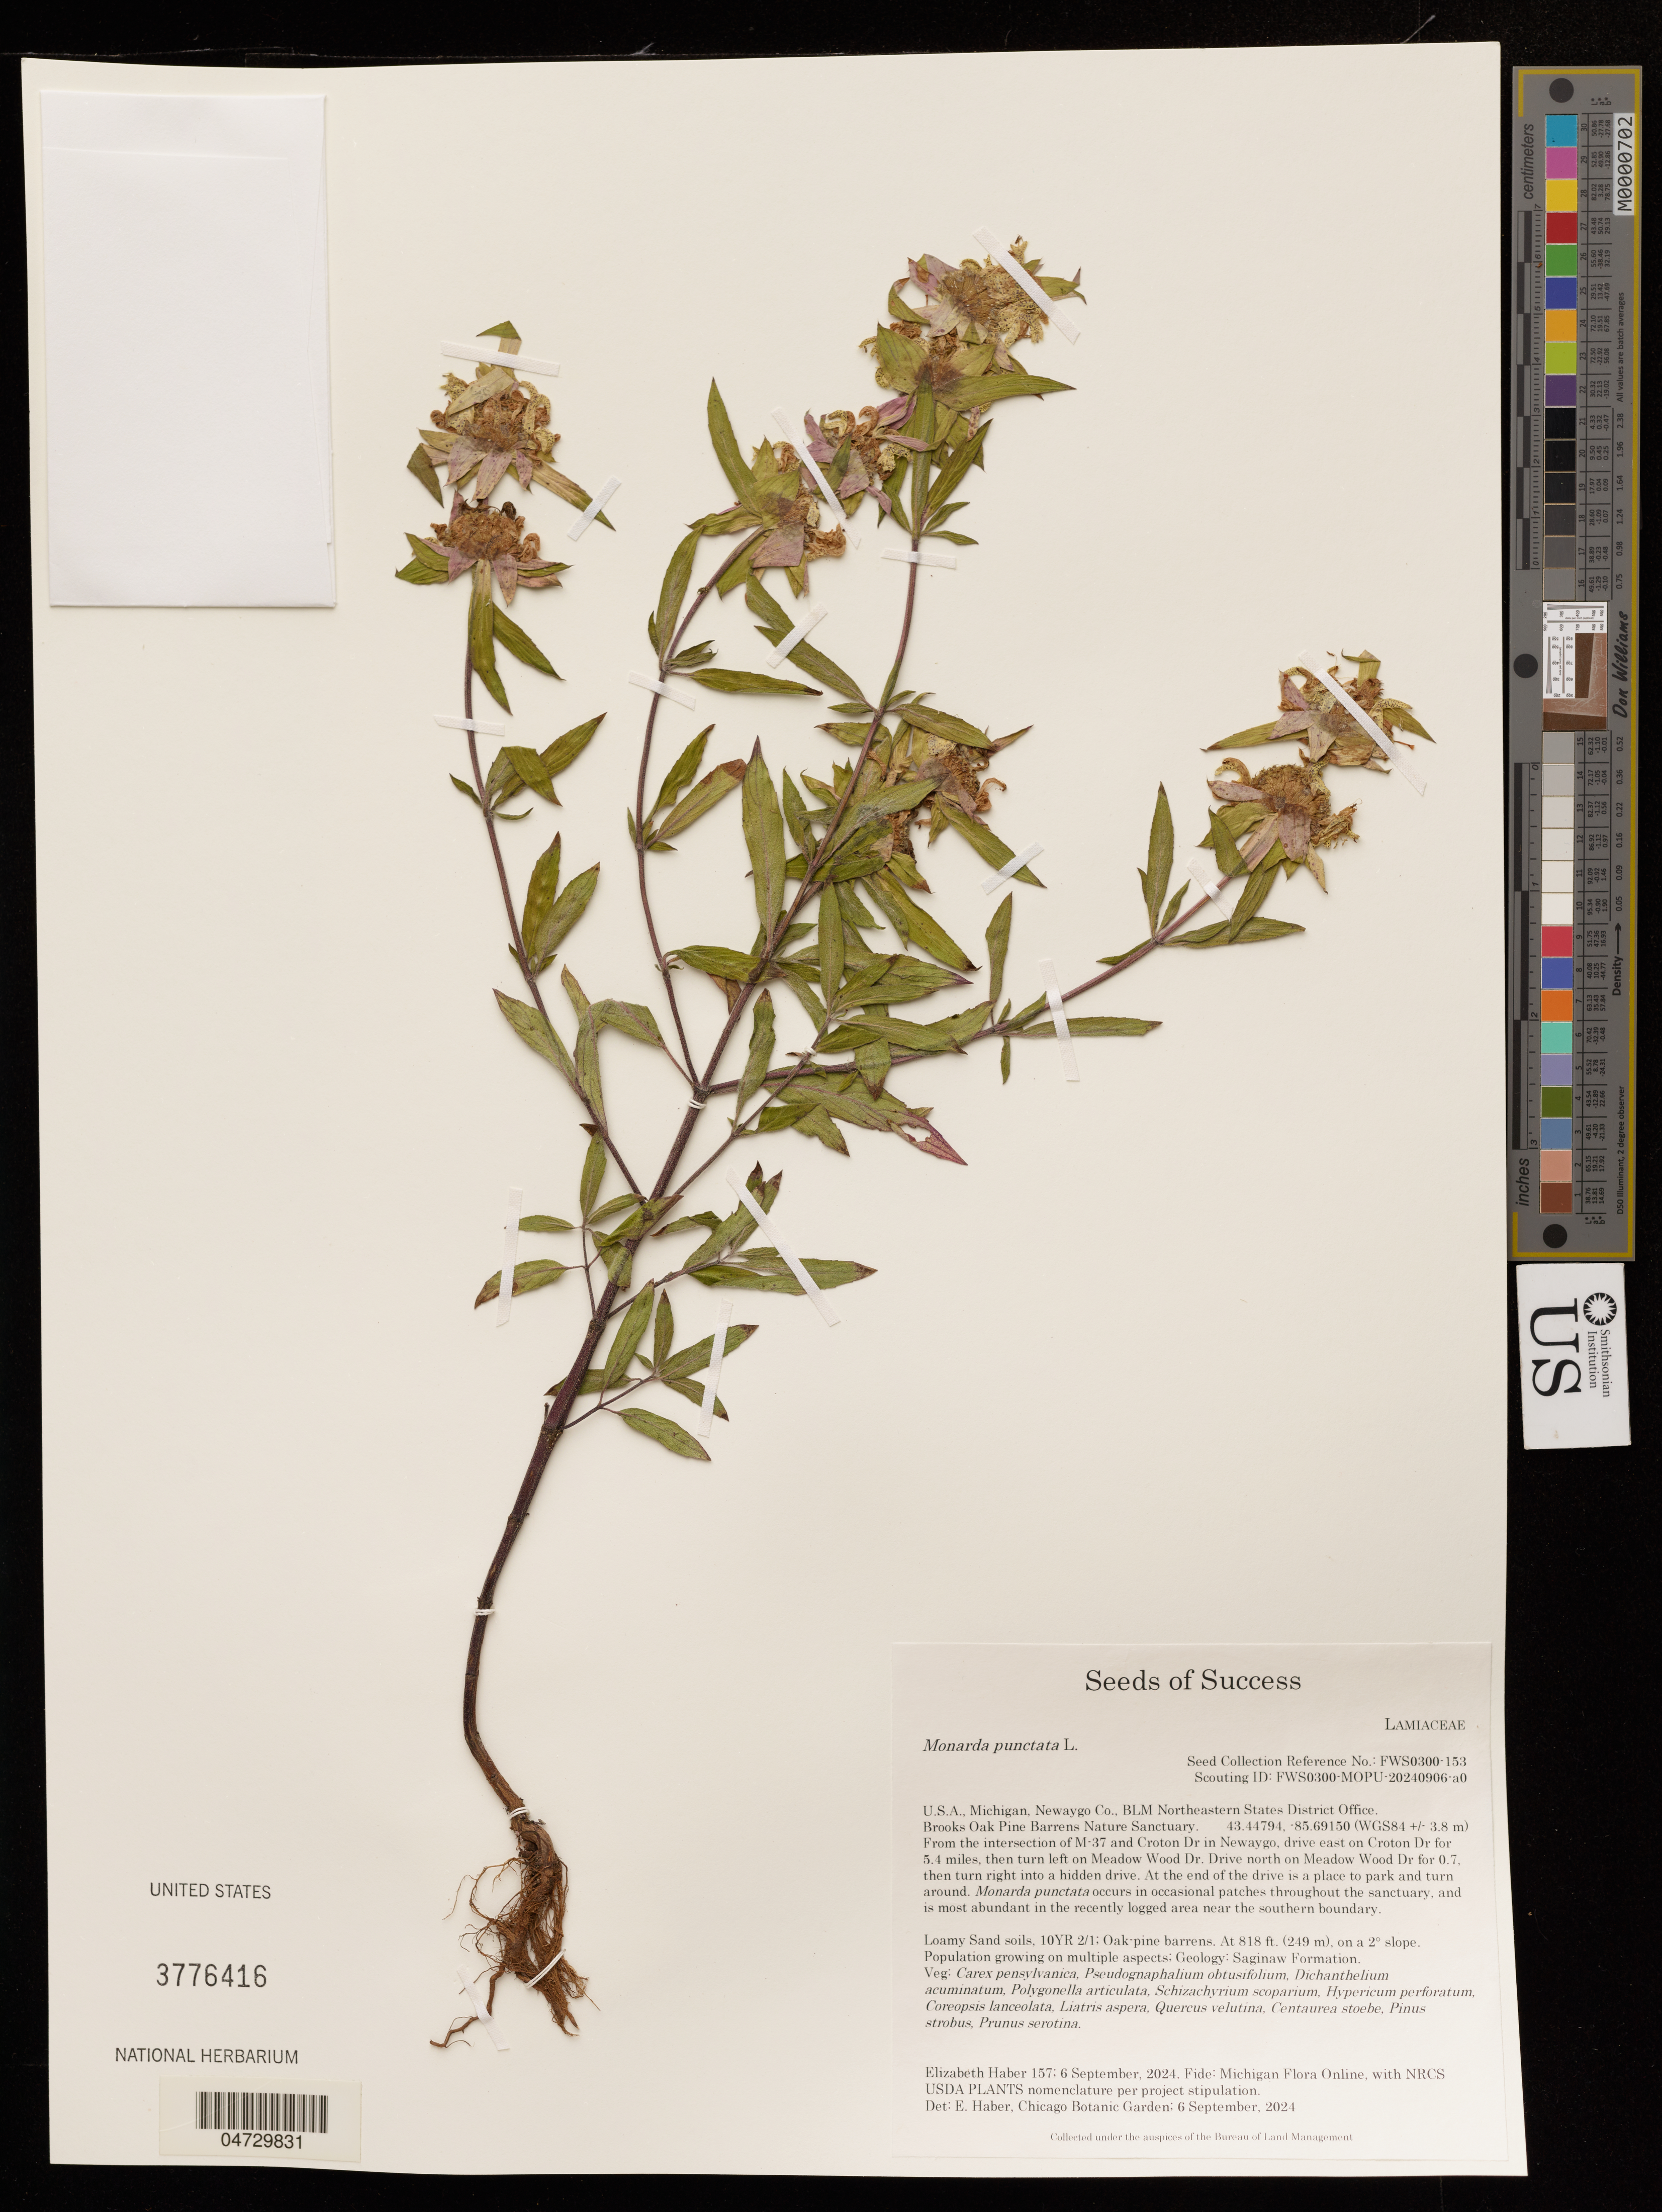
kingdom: Plantae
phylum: Tracheophyta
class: Magnoliopsida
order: Lamiales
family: Lamiaceae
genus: Monarda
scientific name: Monarda punctata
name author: L.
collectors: E. Haber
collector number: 157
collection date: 2024-09-06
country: United States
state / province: Michigan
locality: Newaygo Co., BLM Northeastern States District Office. Brooks Oak Pine Barrens Nature Sanctuary. From the intersection of M-37 and Croton Dr in Newaygo, drive east on Croton Dr for 5.4 miles, then turn left on Meadow Wood Dr. Drive north on Meadow Wood Dr for 0.7, then turn right into a hidden drive. At the end of the drive is a place to park and turn around. Monarda punctata occurs in occasional patches throughout the sanctuary, and is most abundant in the recently logged area near the southern boundary.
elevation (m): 249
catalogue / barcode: US 3776416